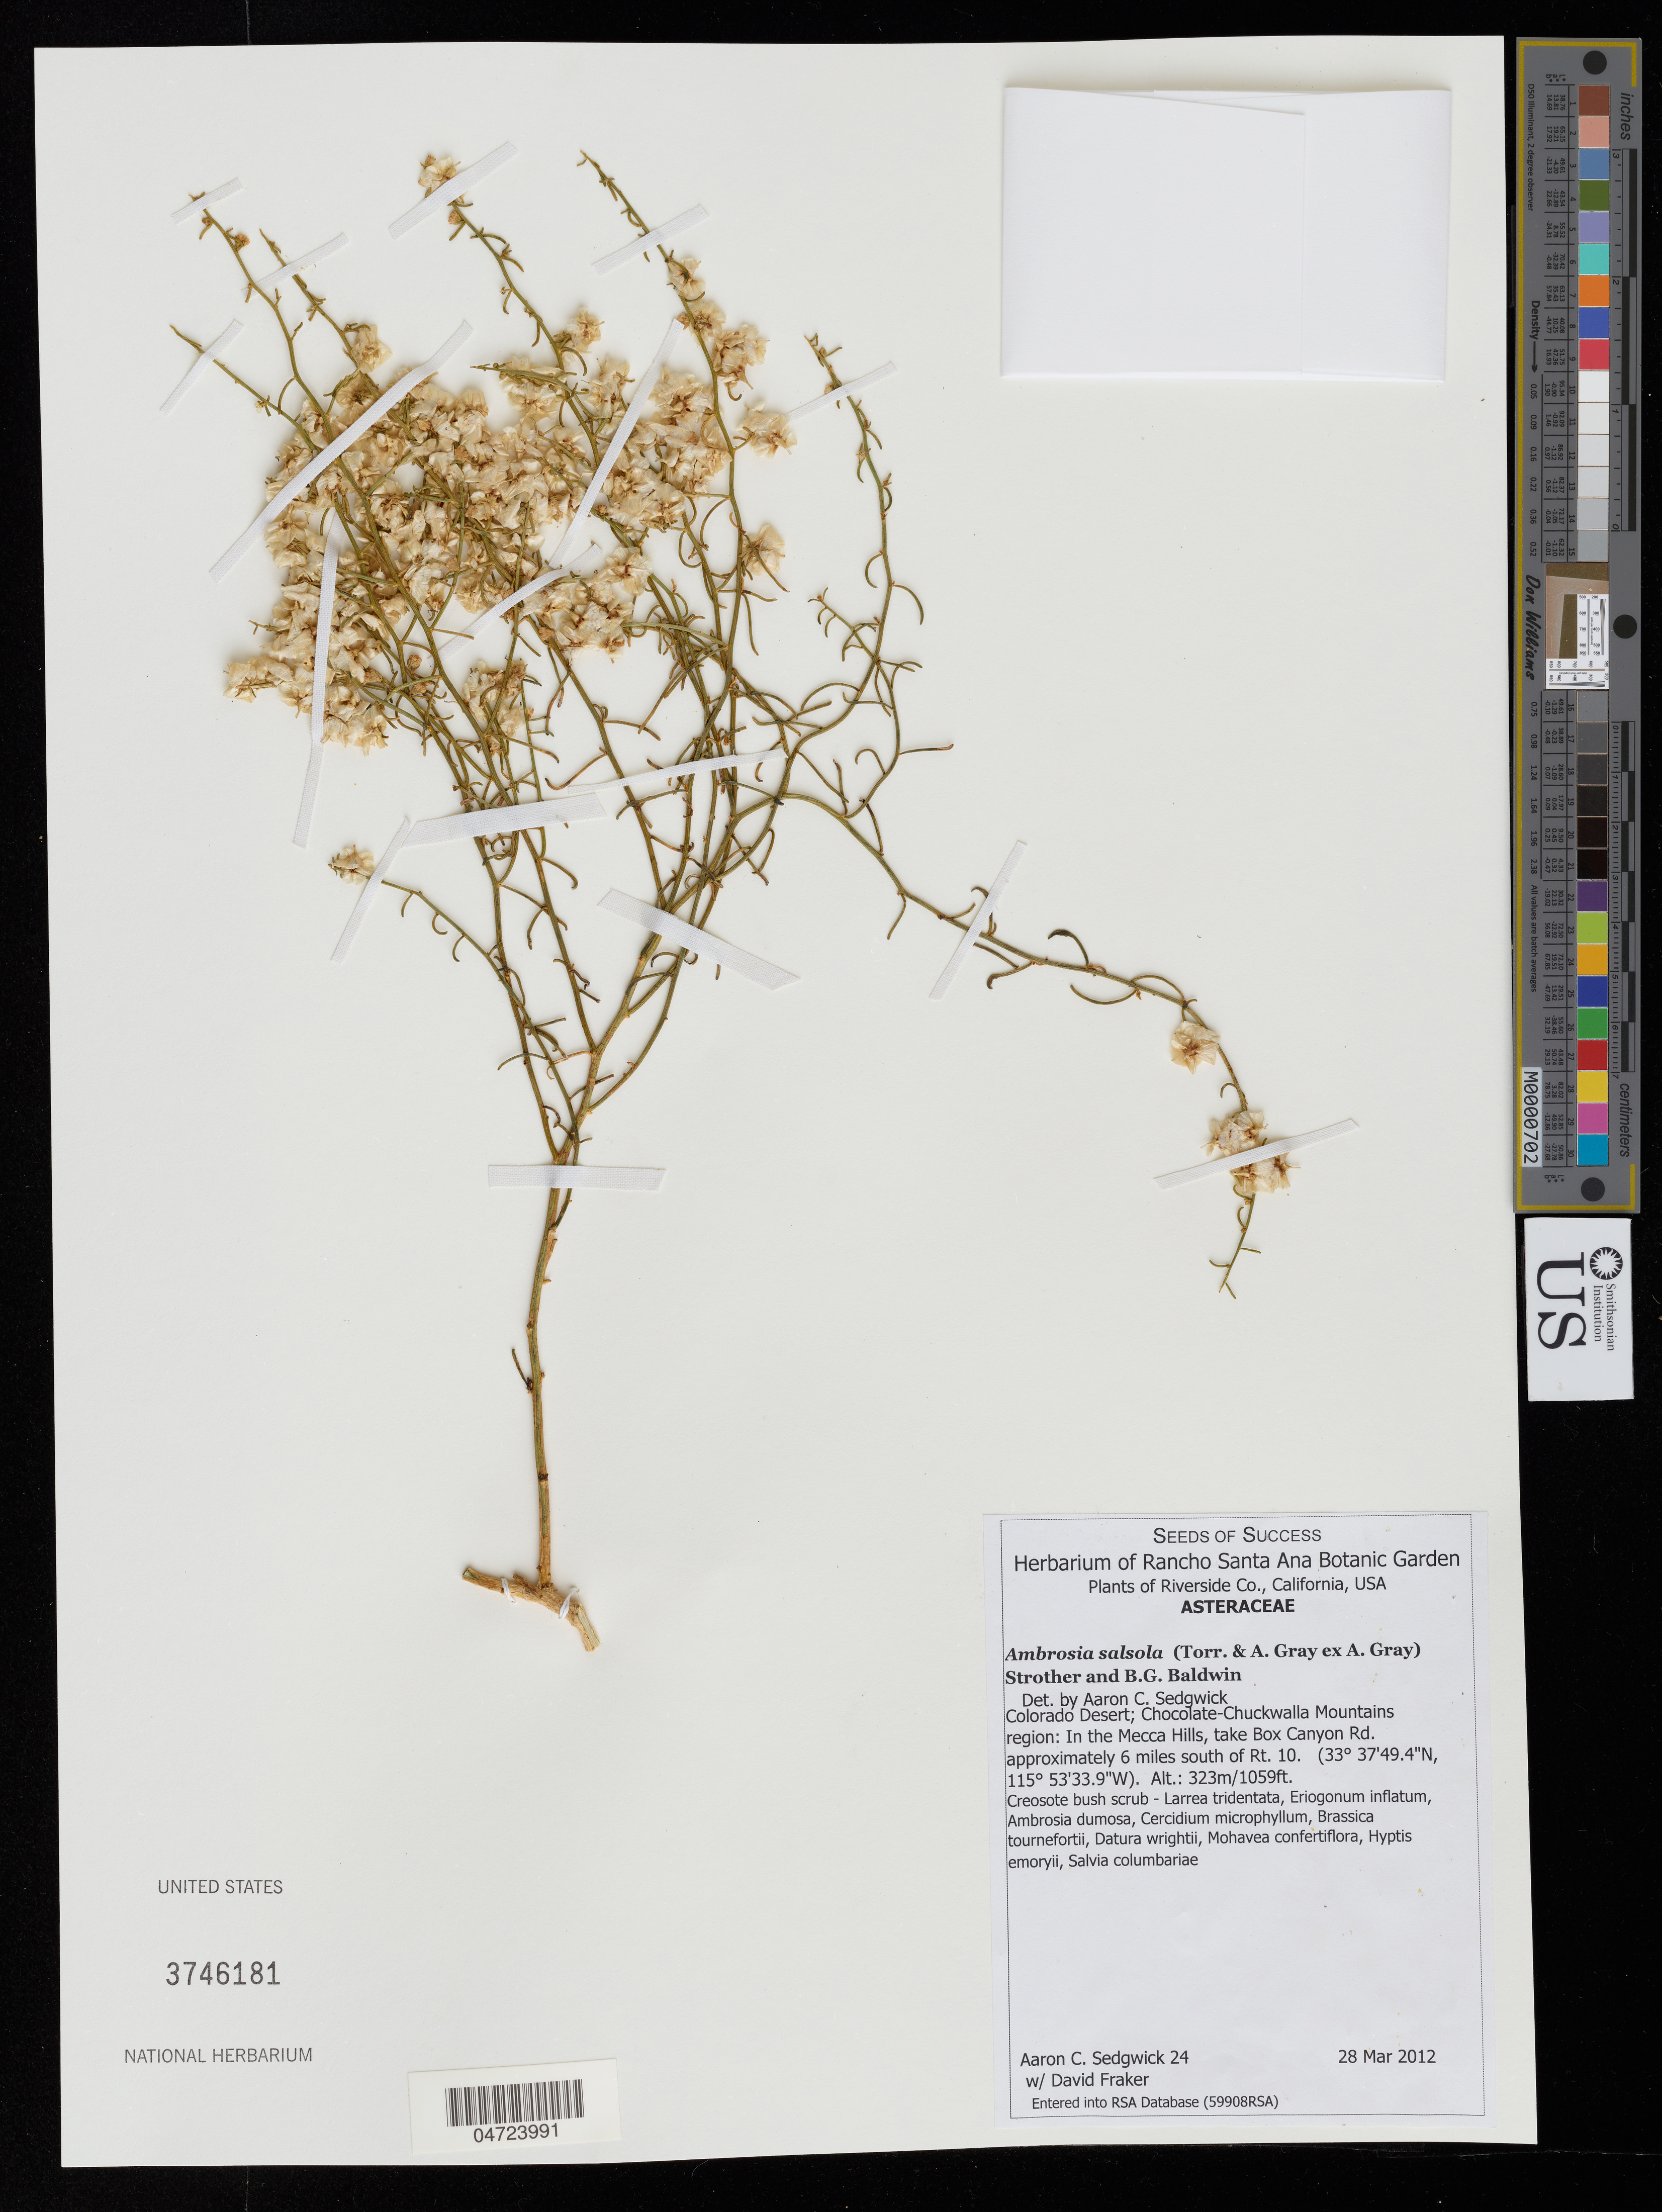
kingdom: Plantae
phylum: Tracheophyta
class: Magnoliopsida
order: Asterales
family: Asteraceae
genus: Ambrosia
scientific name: Ambrosia salsola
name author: (Torr. & A. Gray) Strother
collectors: A. Sedgwick & D. Fraker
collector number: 24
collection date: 2012-03-28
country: United States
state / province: California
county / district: Riverside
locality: Riverside Co. Colorado Desert; Chocolate-Chuckwalla Mountains region: In the Mecca Hills, take Box Canyon Rd. approximately 6 miles south of Rt. 10.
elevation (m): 323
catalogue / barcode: US 3746181